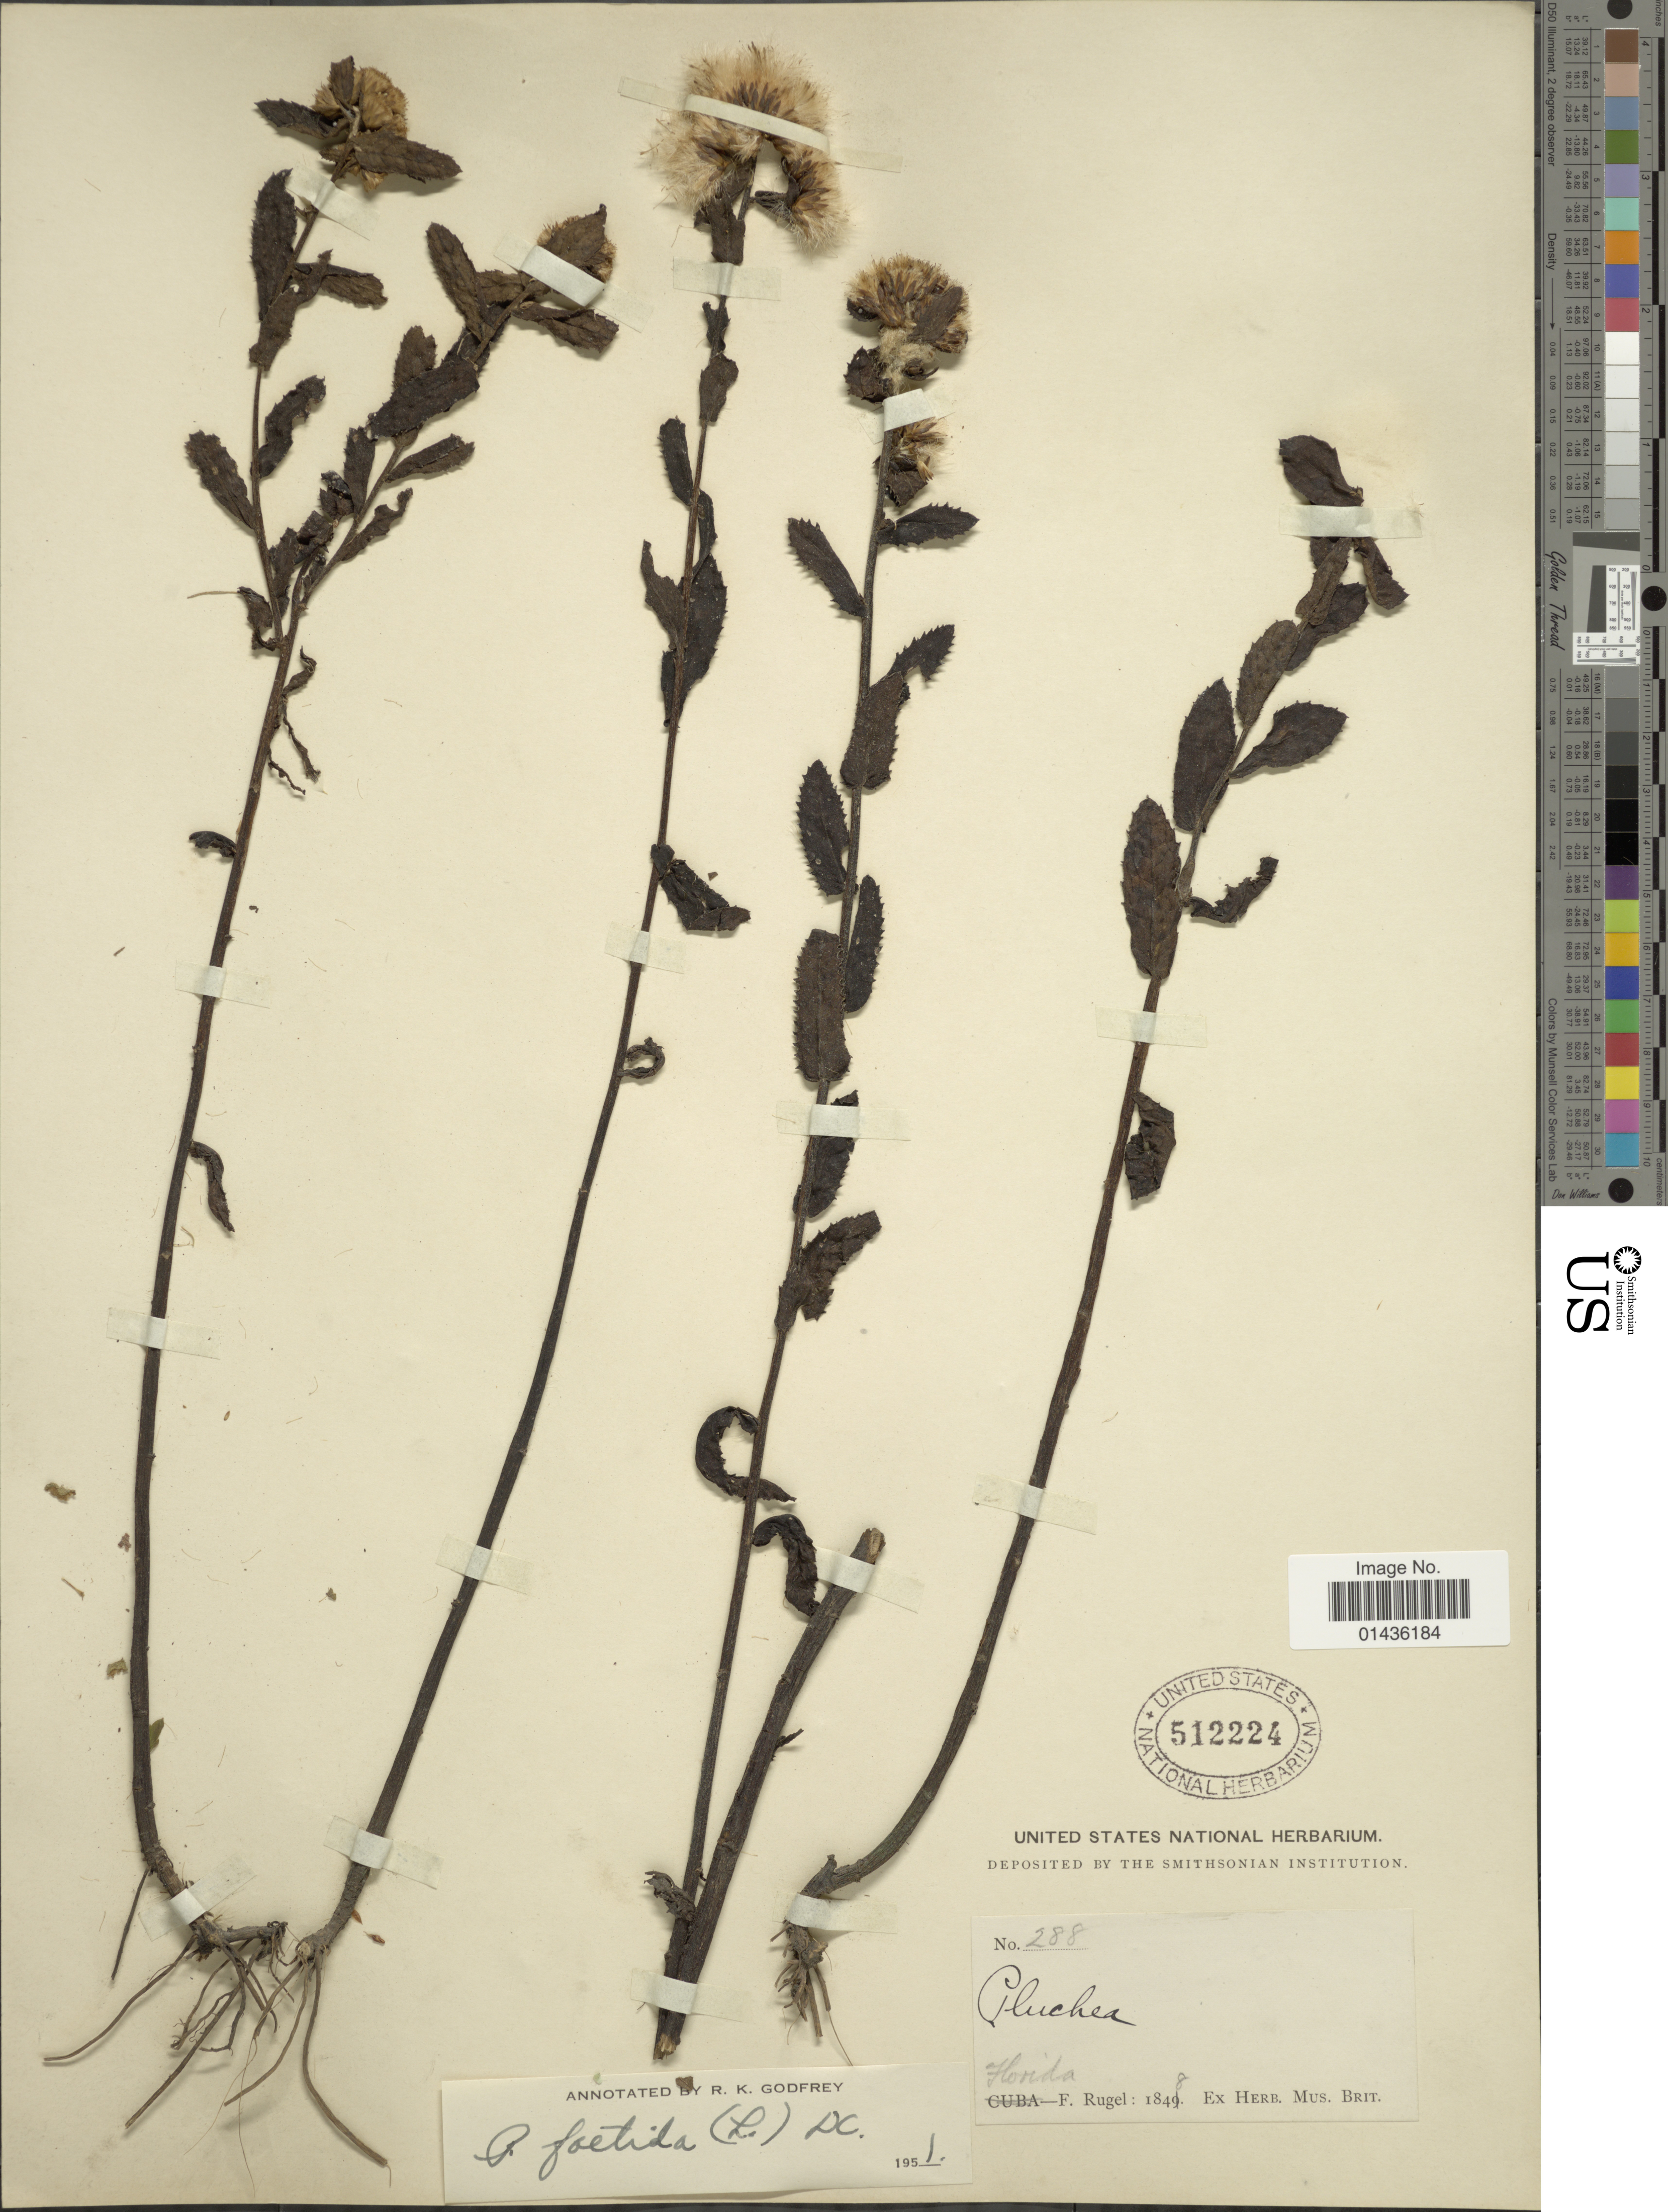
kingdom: Plantae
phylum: Tracheophyta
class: Magnoliopsida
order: Asterales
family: Asteraceae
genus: Pluchea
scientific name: Pluchea foetida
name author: (L.) DC.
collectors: F. Rugel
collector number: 288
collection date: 1848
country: United States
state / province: Florida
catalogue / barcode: US 512224